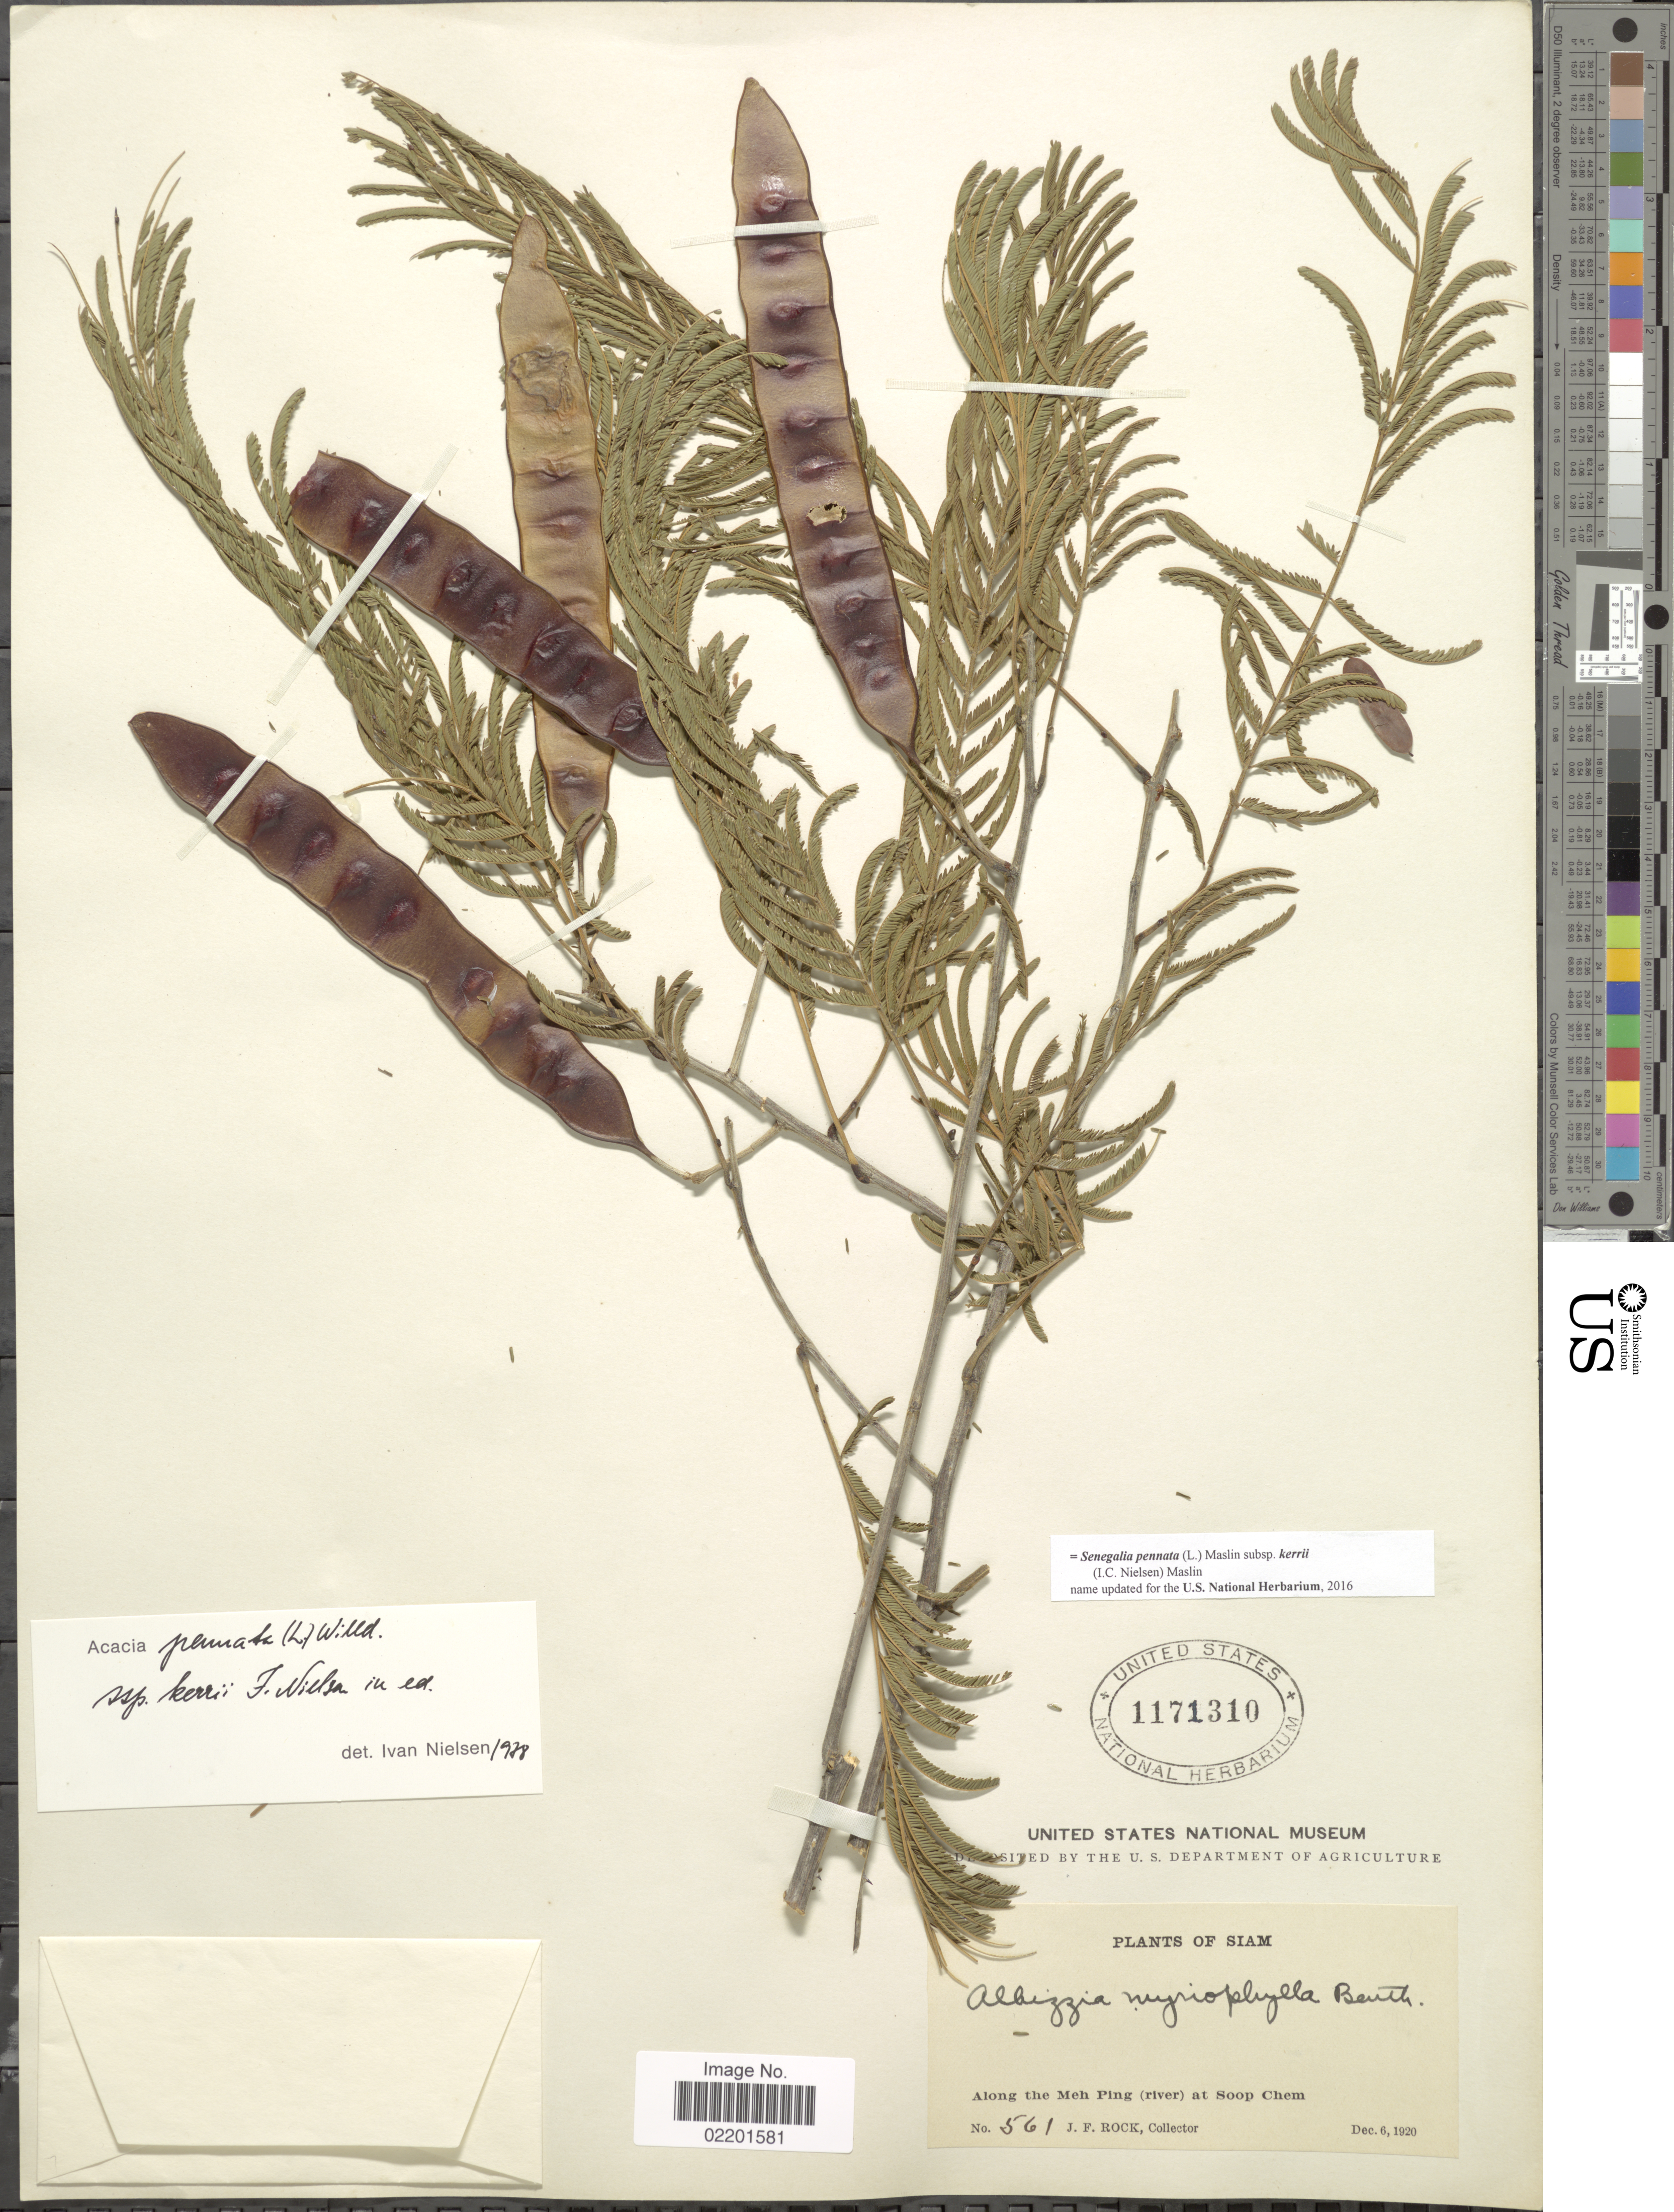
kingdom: Plantae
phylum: Tracheophyta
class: Magnoliopsida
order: Fabales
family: Fabaceae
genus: Senegalia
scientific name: Senegalia pennata subsp. kerrii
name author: (I.C. Nielsen) Maslin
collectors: J. Rock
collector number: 561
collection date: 1920-12-06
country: Thailand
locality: Along the Meh Ping (river) at Soop Chem. Siam.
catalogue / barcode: US 1171310